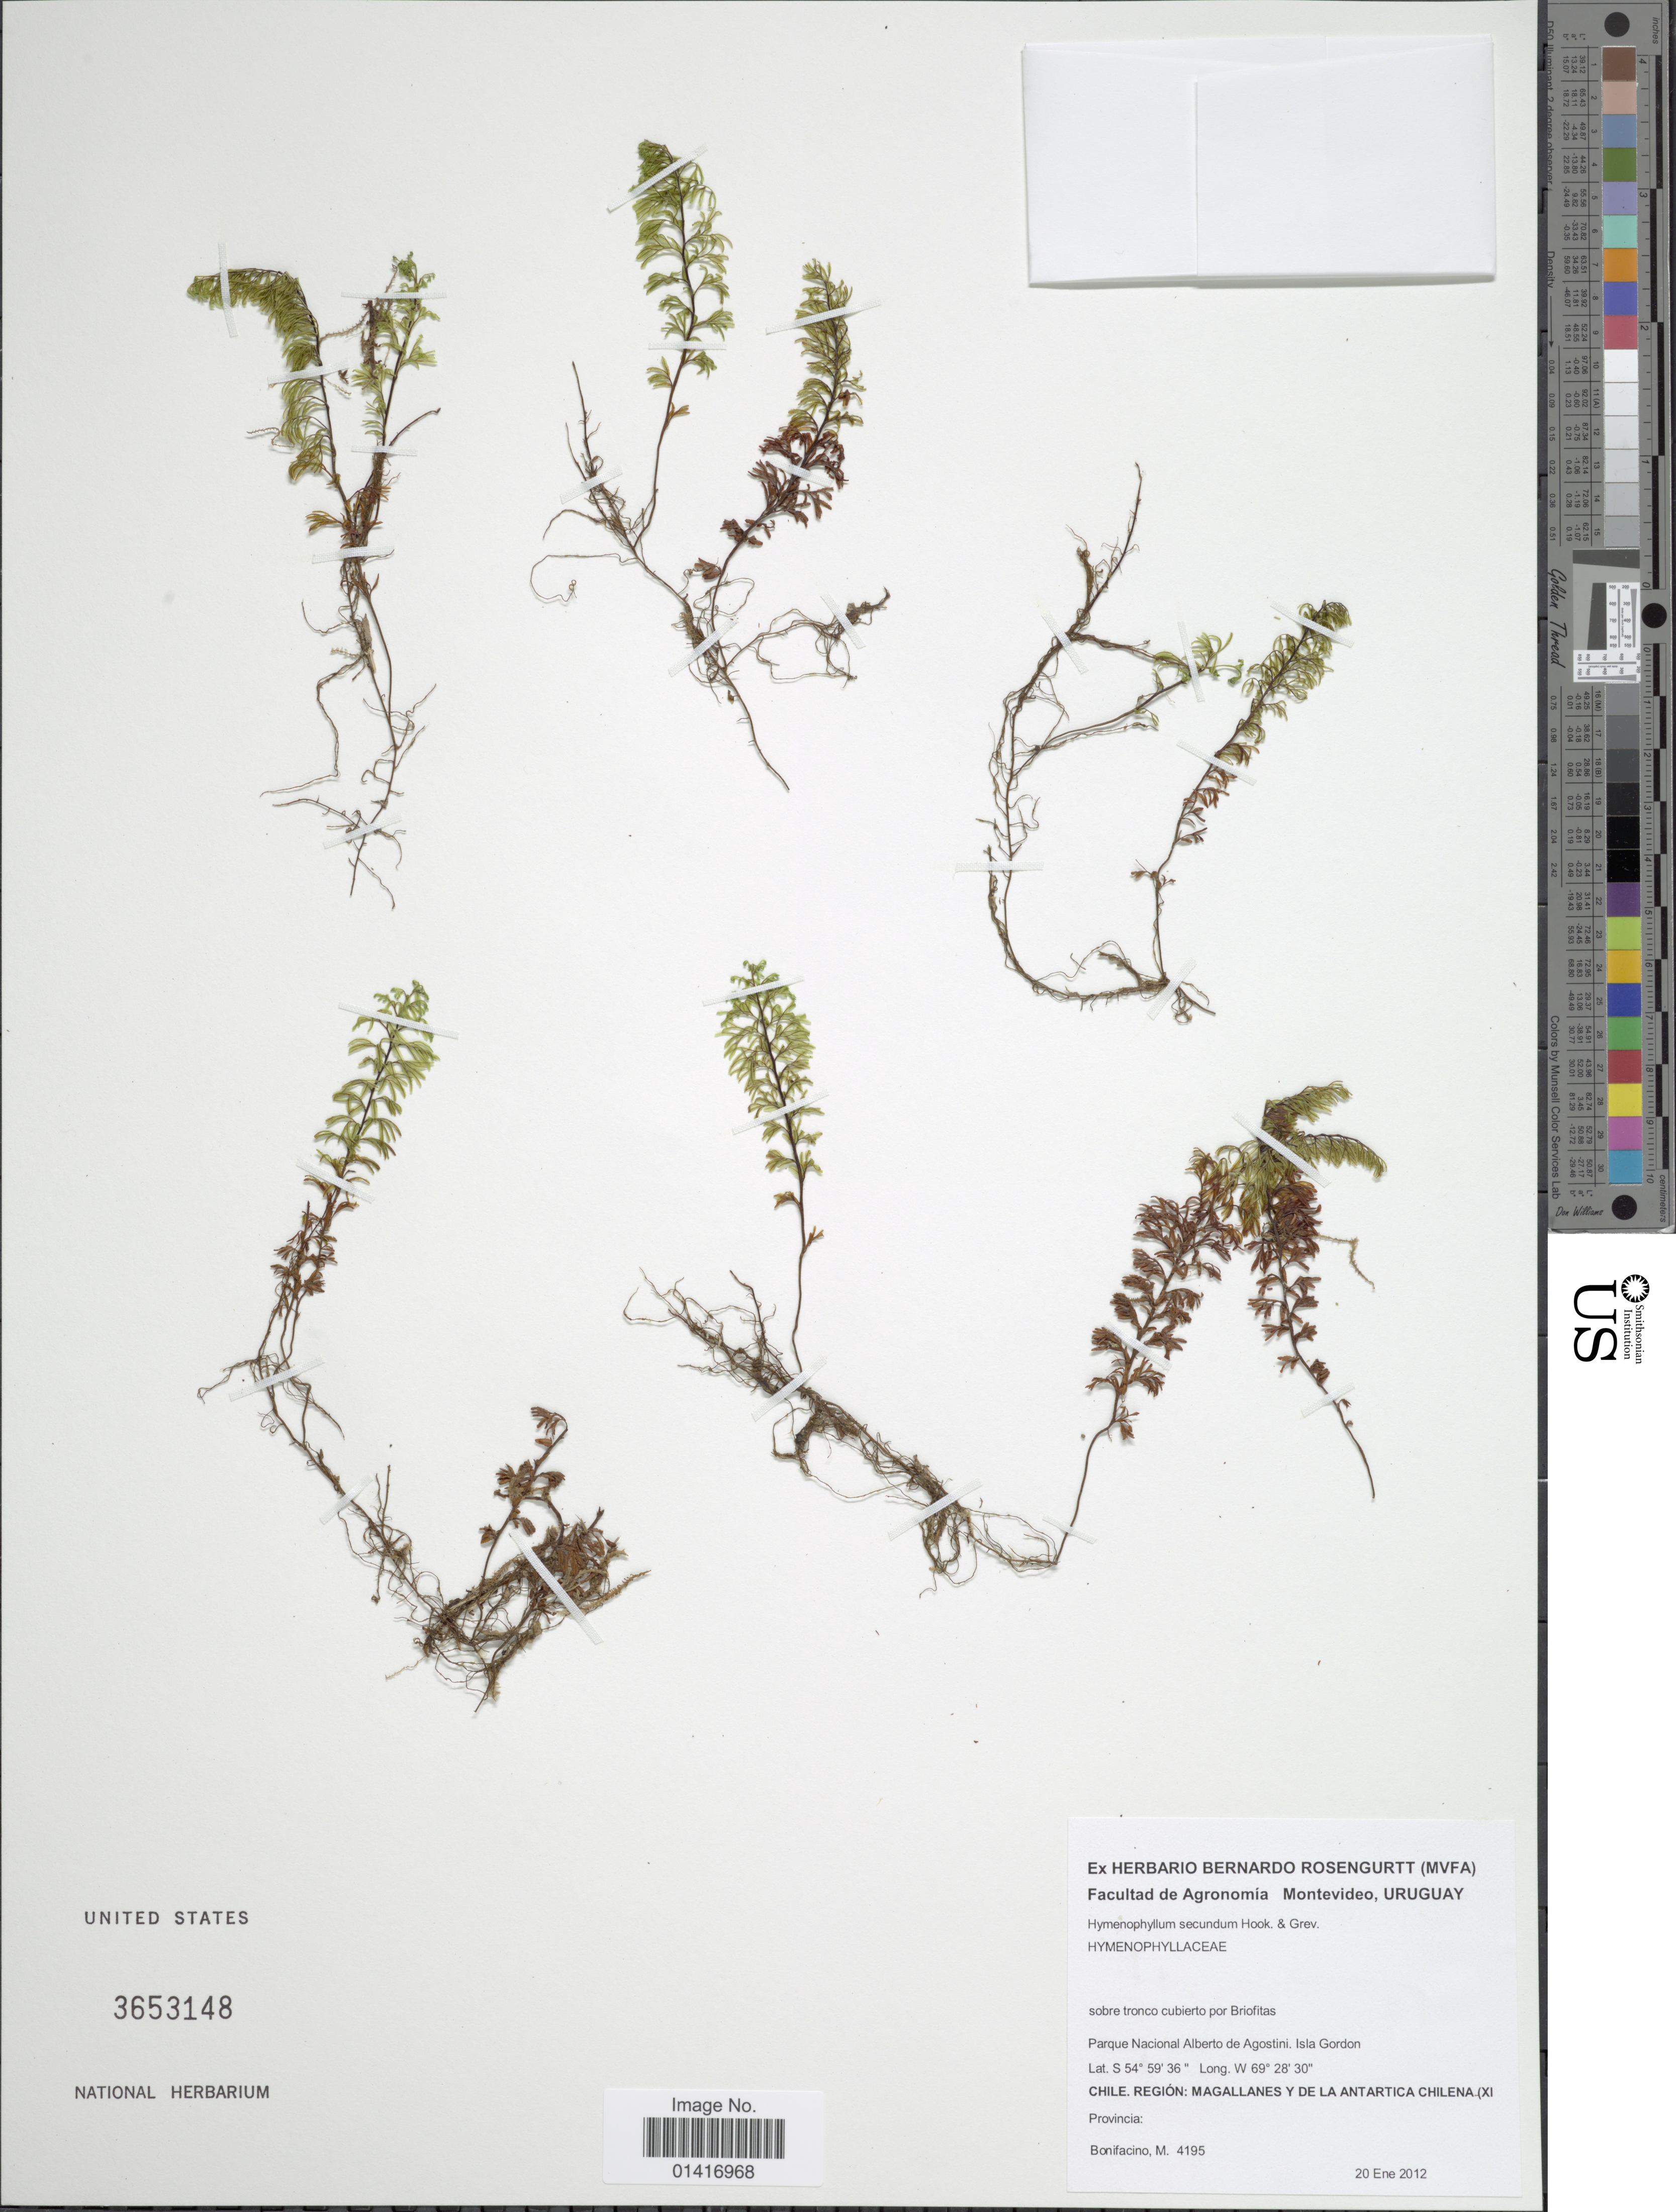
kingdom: Plantae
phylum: Tracheophyta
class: Polypodiopsida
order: Hymenophyllales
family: Hymenophyllaceae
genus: Hymenophyllum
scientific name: Hymenophyllum secundum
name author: Hook. & Grev.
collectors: M. Bonifacino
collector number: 4195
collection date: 2012-01-20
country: Chile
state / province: Magallanes y de la Antártica Chilena (XII)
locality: Sobre tronco cubierto por Briofitas. Parque Nacional Alberto de Agostini Isla Gordon.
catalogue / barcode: US 3653148